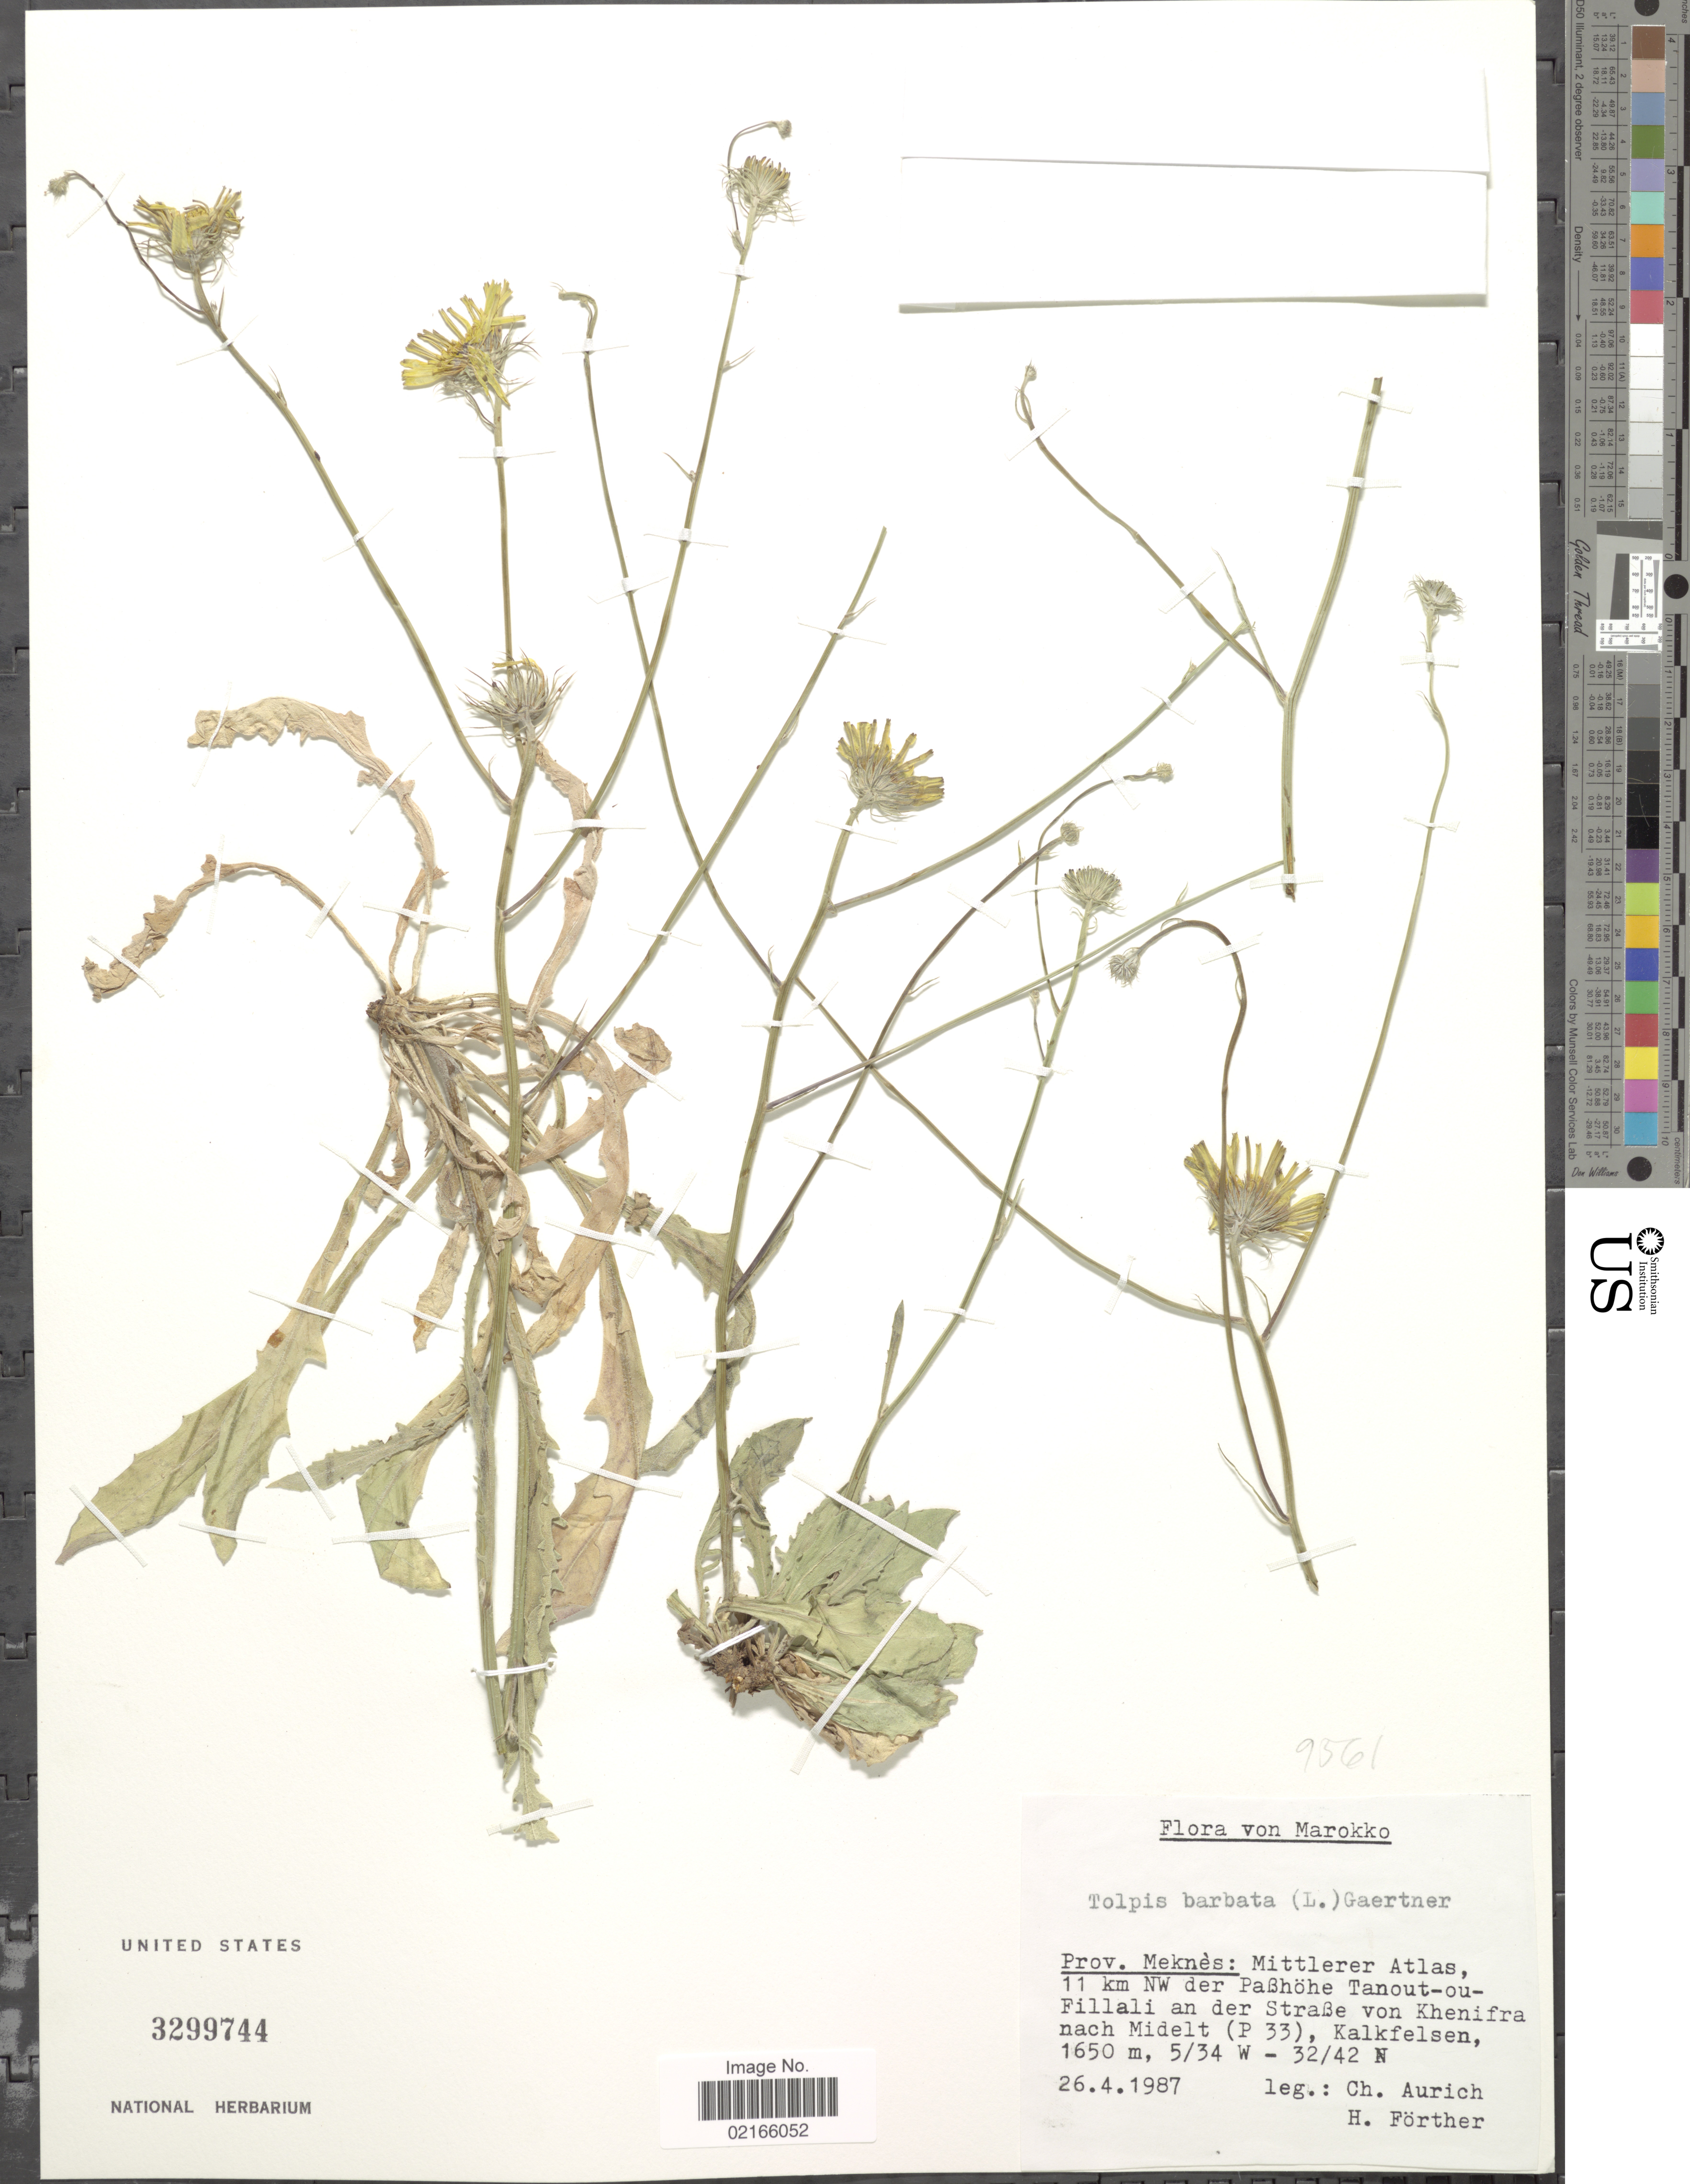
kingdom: Plantae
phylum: Tracheophyta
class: Magnoliopsida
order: Asterales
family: Asteraceae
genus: Tolpis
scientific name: Tolpis barbata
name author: (L.) Gaertn.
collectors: C. Aurich & H. Förther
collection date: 1987-04-26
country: Morocco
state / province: Meknès-Tafilalet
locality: Mittlerer, Atlas, 11 km NWde Paphöhe Tanout-ou-Fillali and der strabe von Khenifrs nach Midelt (P33), Kalkfelsen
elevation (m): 1650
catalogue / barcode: US 3299744